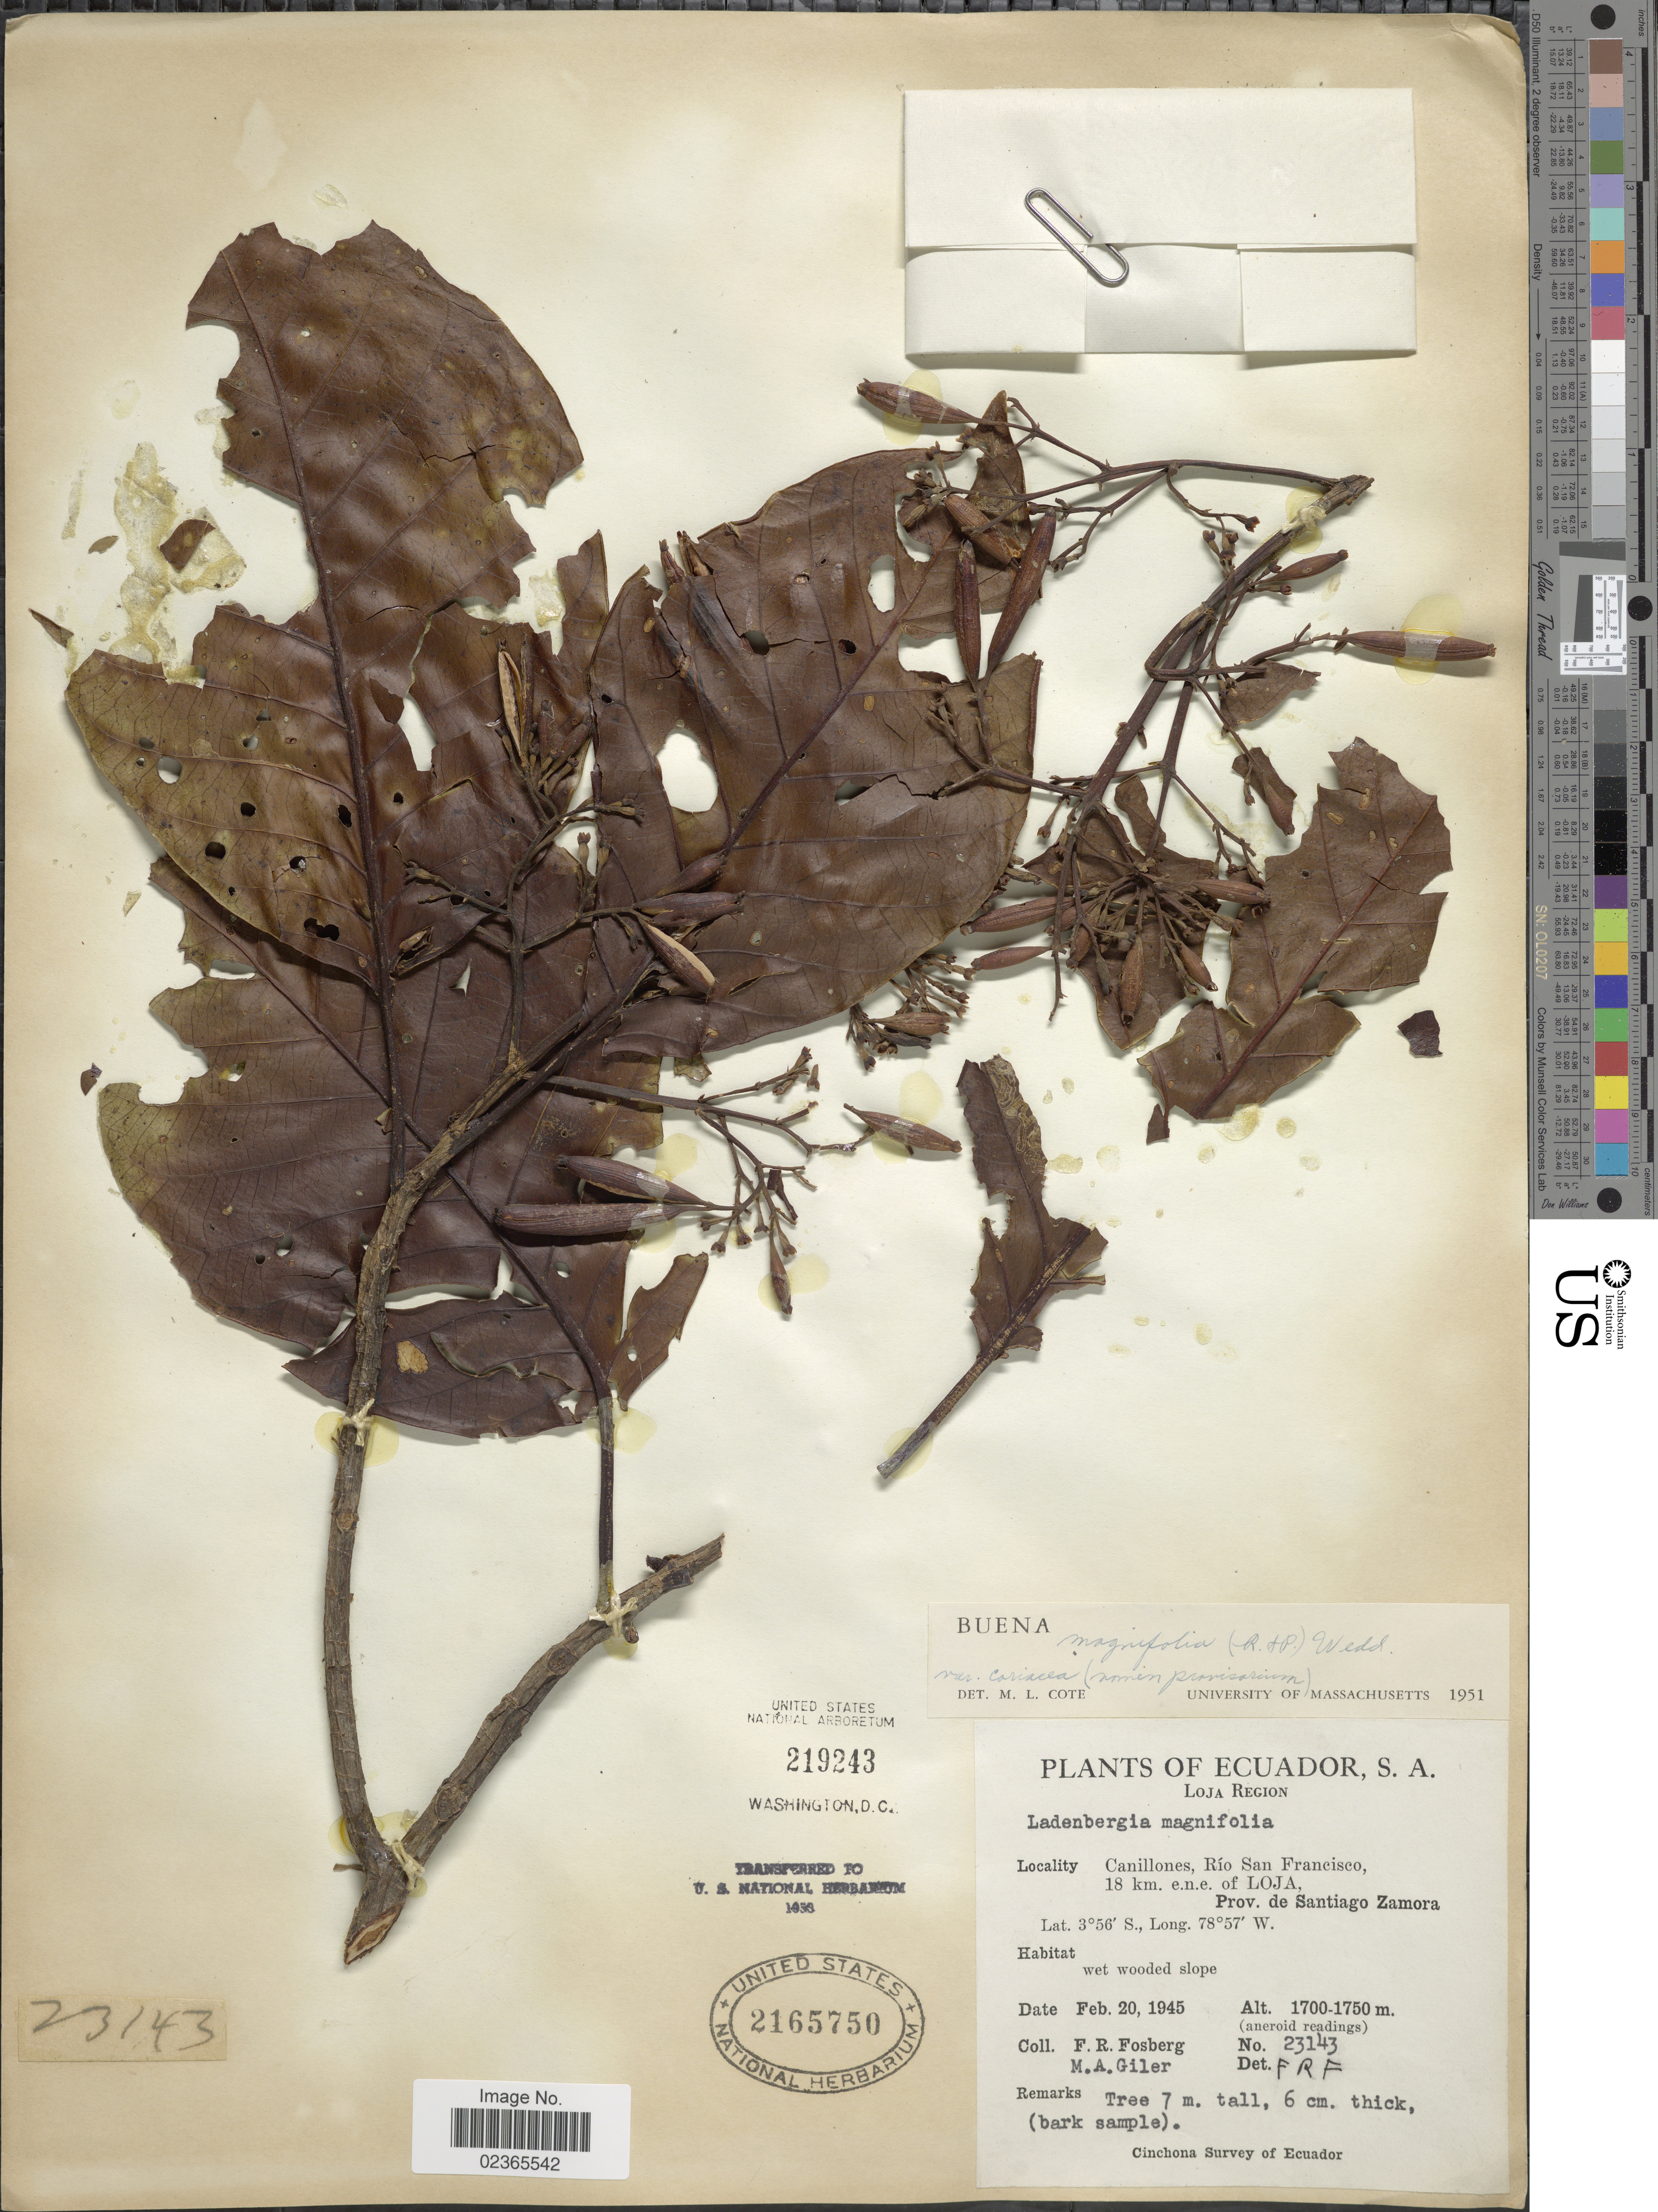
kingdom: Plantae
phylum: Tracheophyta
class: Magnoliopsida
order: Gentianales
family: Rubiaceae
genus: Ladenbergia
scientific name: Ladenbergia oblongifolia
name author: (Mutis) L. Andersson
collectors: F. R. Fosberg & M. Giler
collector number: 23143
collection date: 1945-02-20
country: Ecuador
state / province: Loja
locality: Canillones, Rio San Francisco, 18 km. e.n.e. of Loja, Prov. de Santiago Zamora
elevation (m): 1700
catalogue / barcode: US 2165750